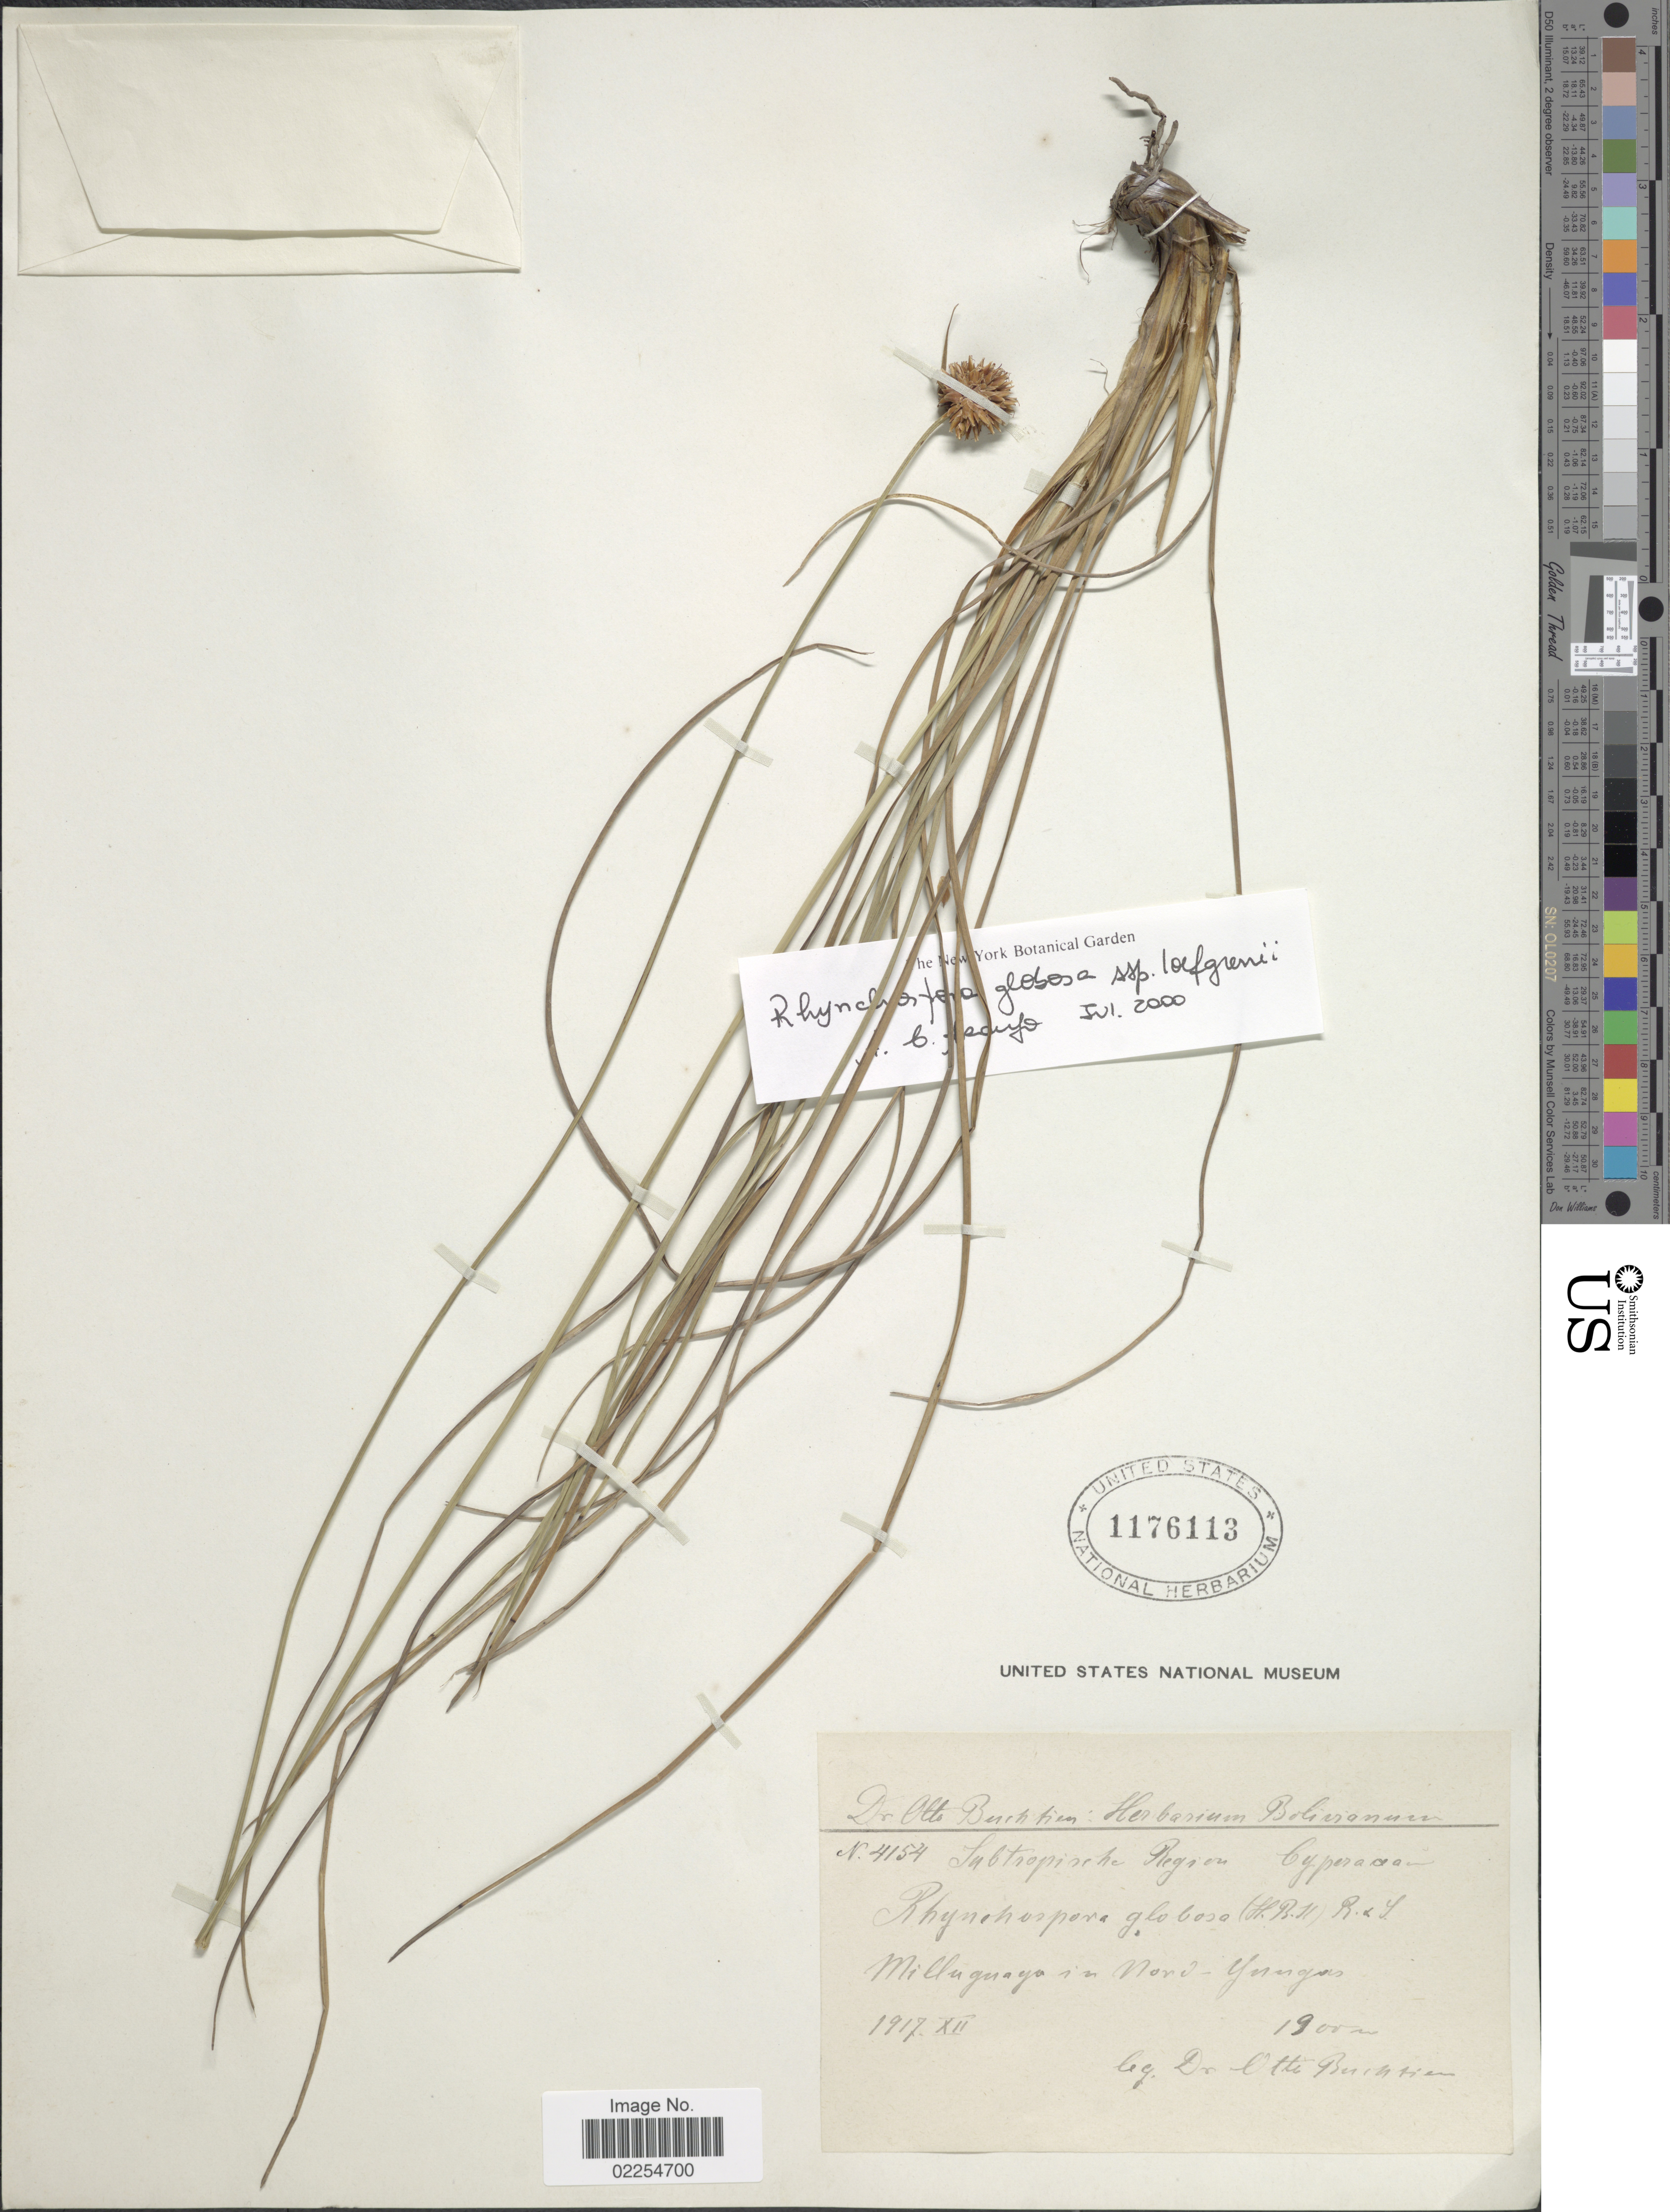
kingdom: Plantae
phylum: Tracheophyta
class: Liliopsida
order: Poales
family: Cyperaceae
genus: Rhynchospora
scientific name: Rhynchospora globosa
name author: (Kunth) Roem. & Schult.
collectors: O. Buchtien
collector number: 4154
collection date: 1917-12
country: Bolivia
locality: Subtropical Region, Milluguayo in Nord-Yungas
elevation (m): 1900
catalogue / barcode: US 1176113